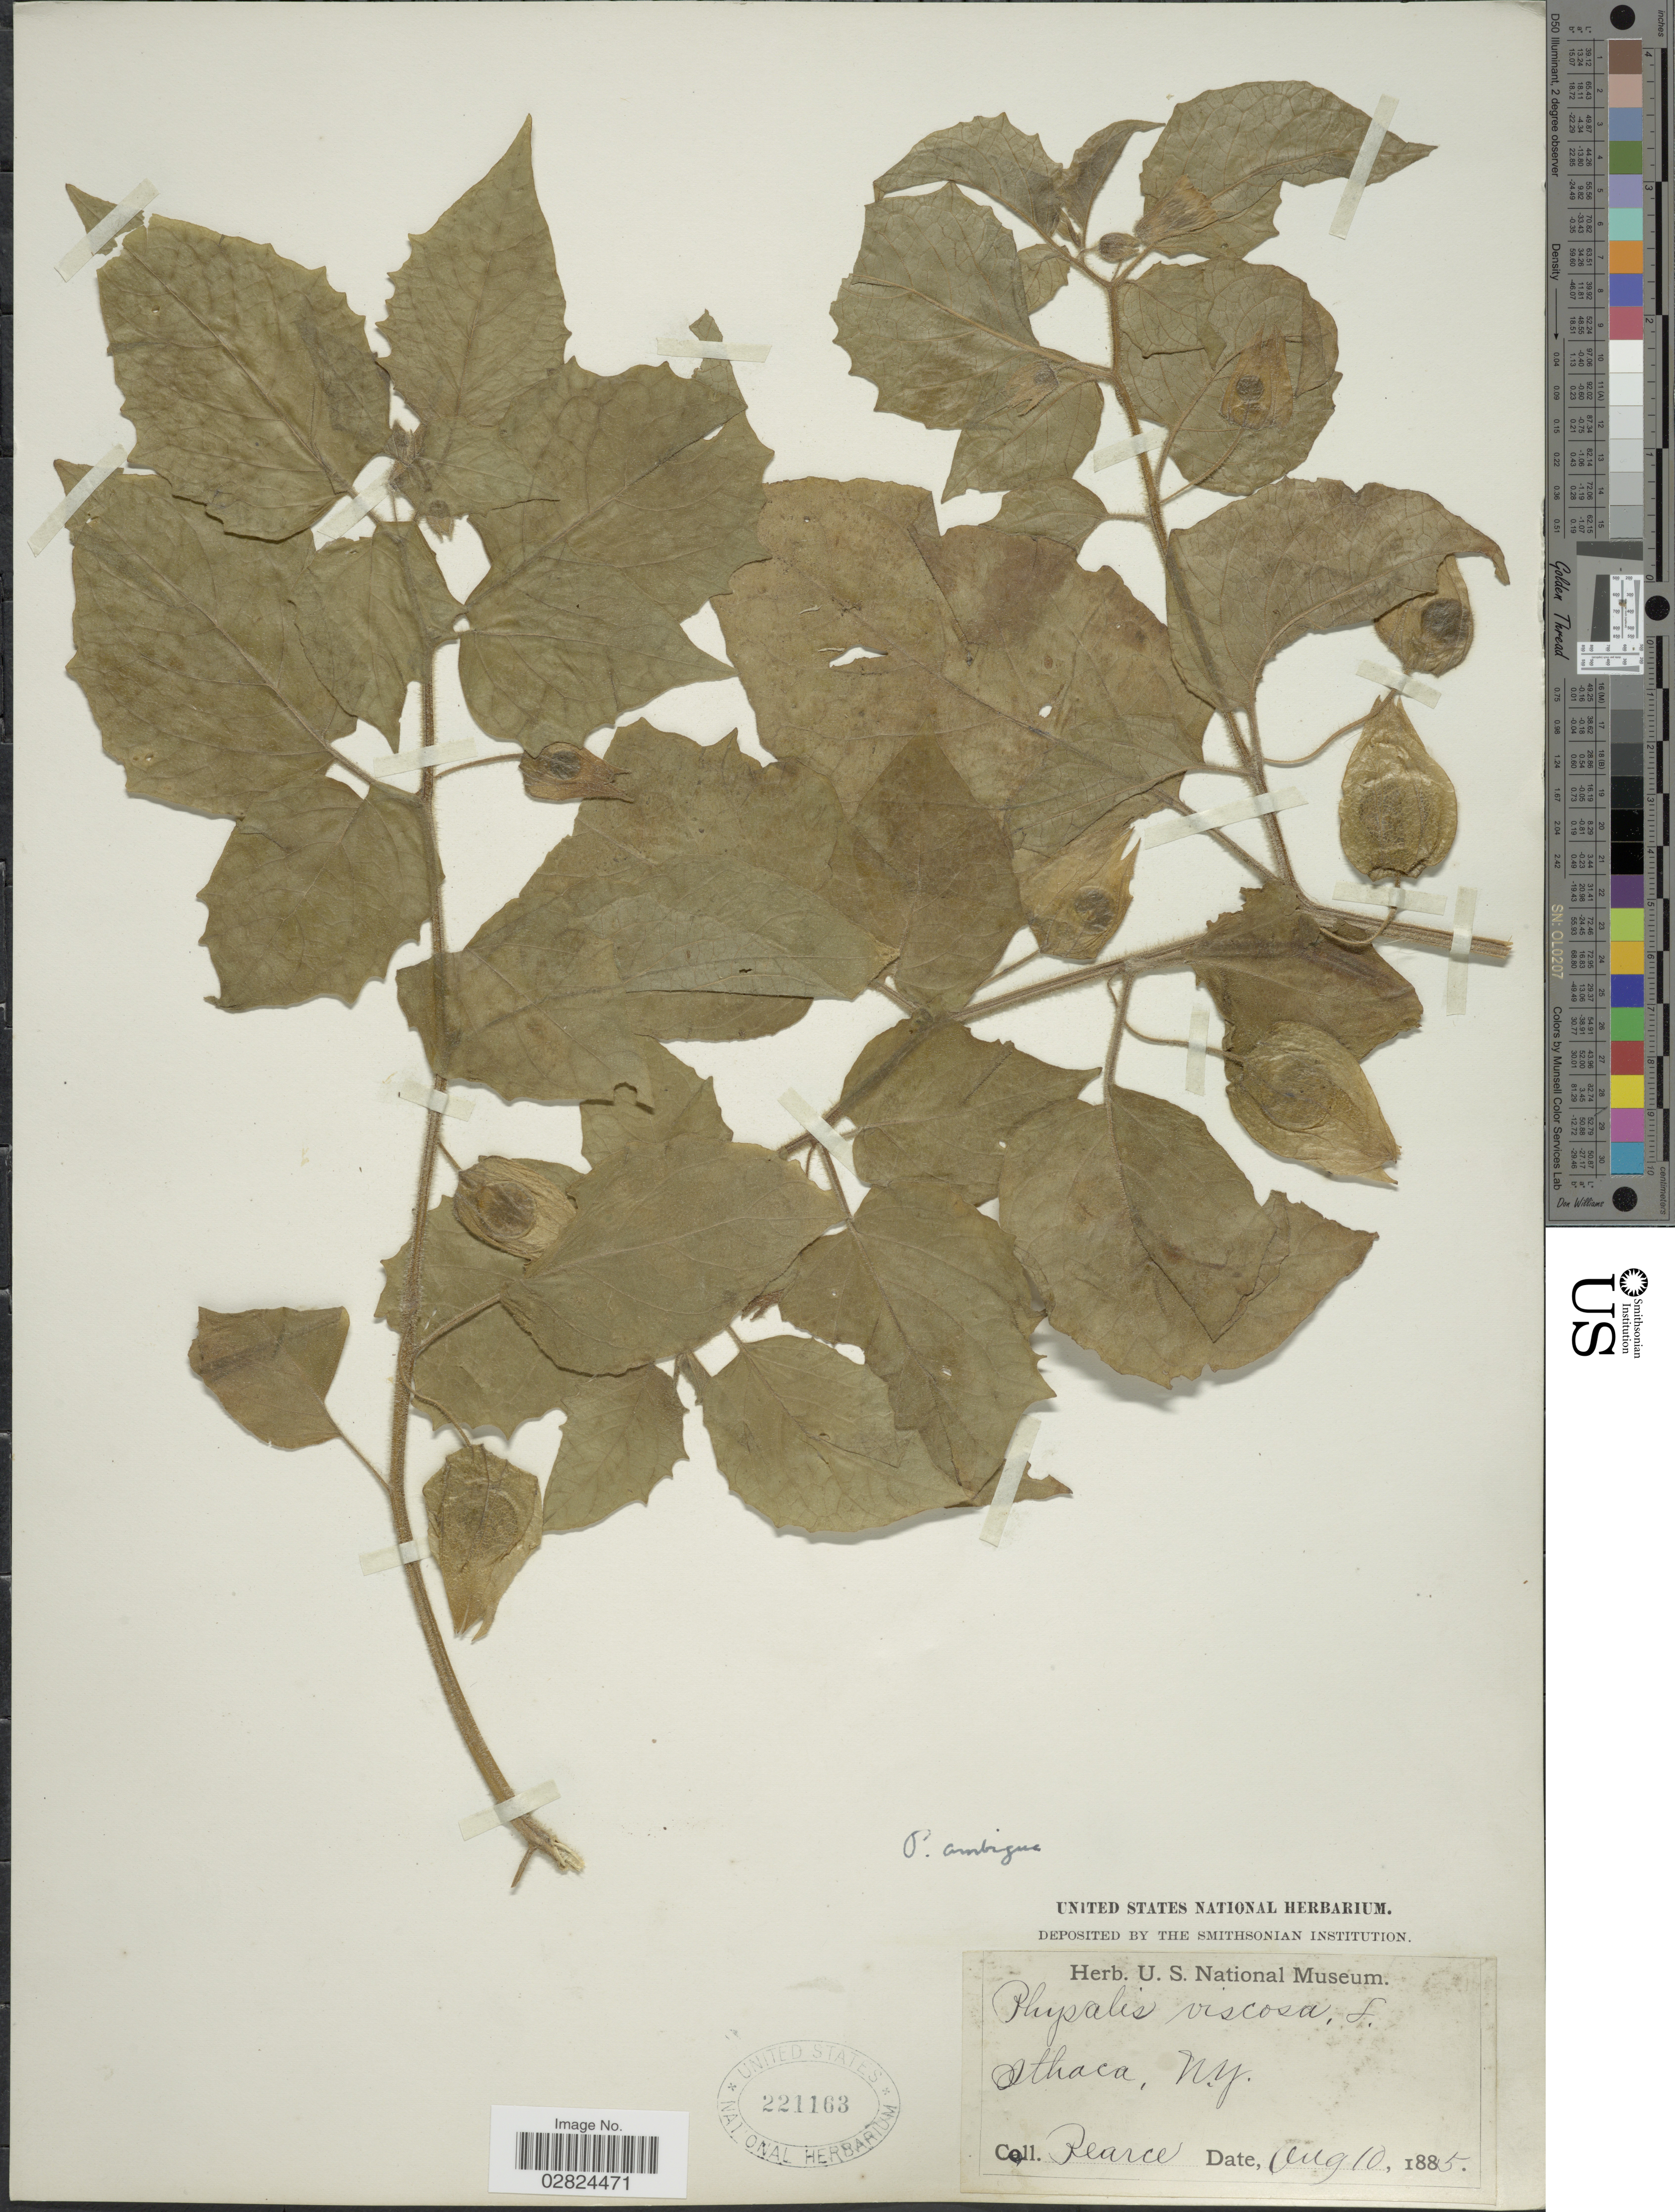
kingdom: Plantae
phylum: Tracheophyta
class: Magnoliopsida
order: Solanales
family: Solanaceae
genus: Physalis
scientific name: Physalis virginiana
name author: Mill.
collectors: -. Pearce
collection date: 1885-08-10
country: United States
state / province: New York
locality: Ithaca, N. Y.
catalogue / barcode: US 221163